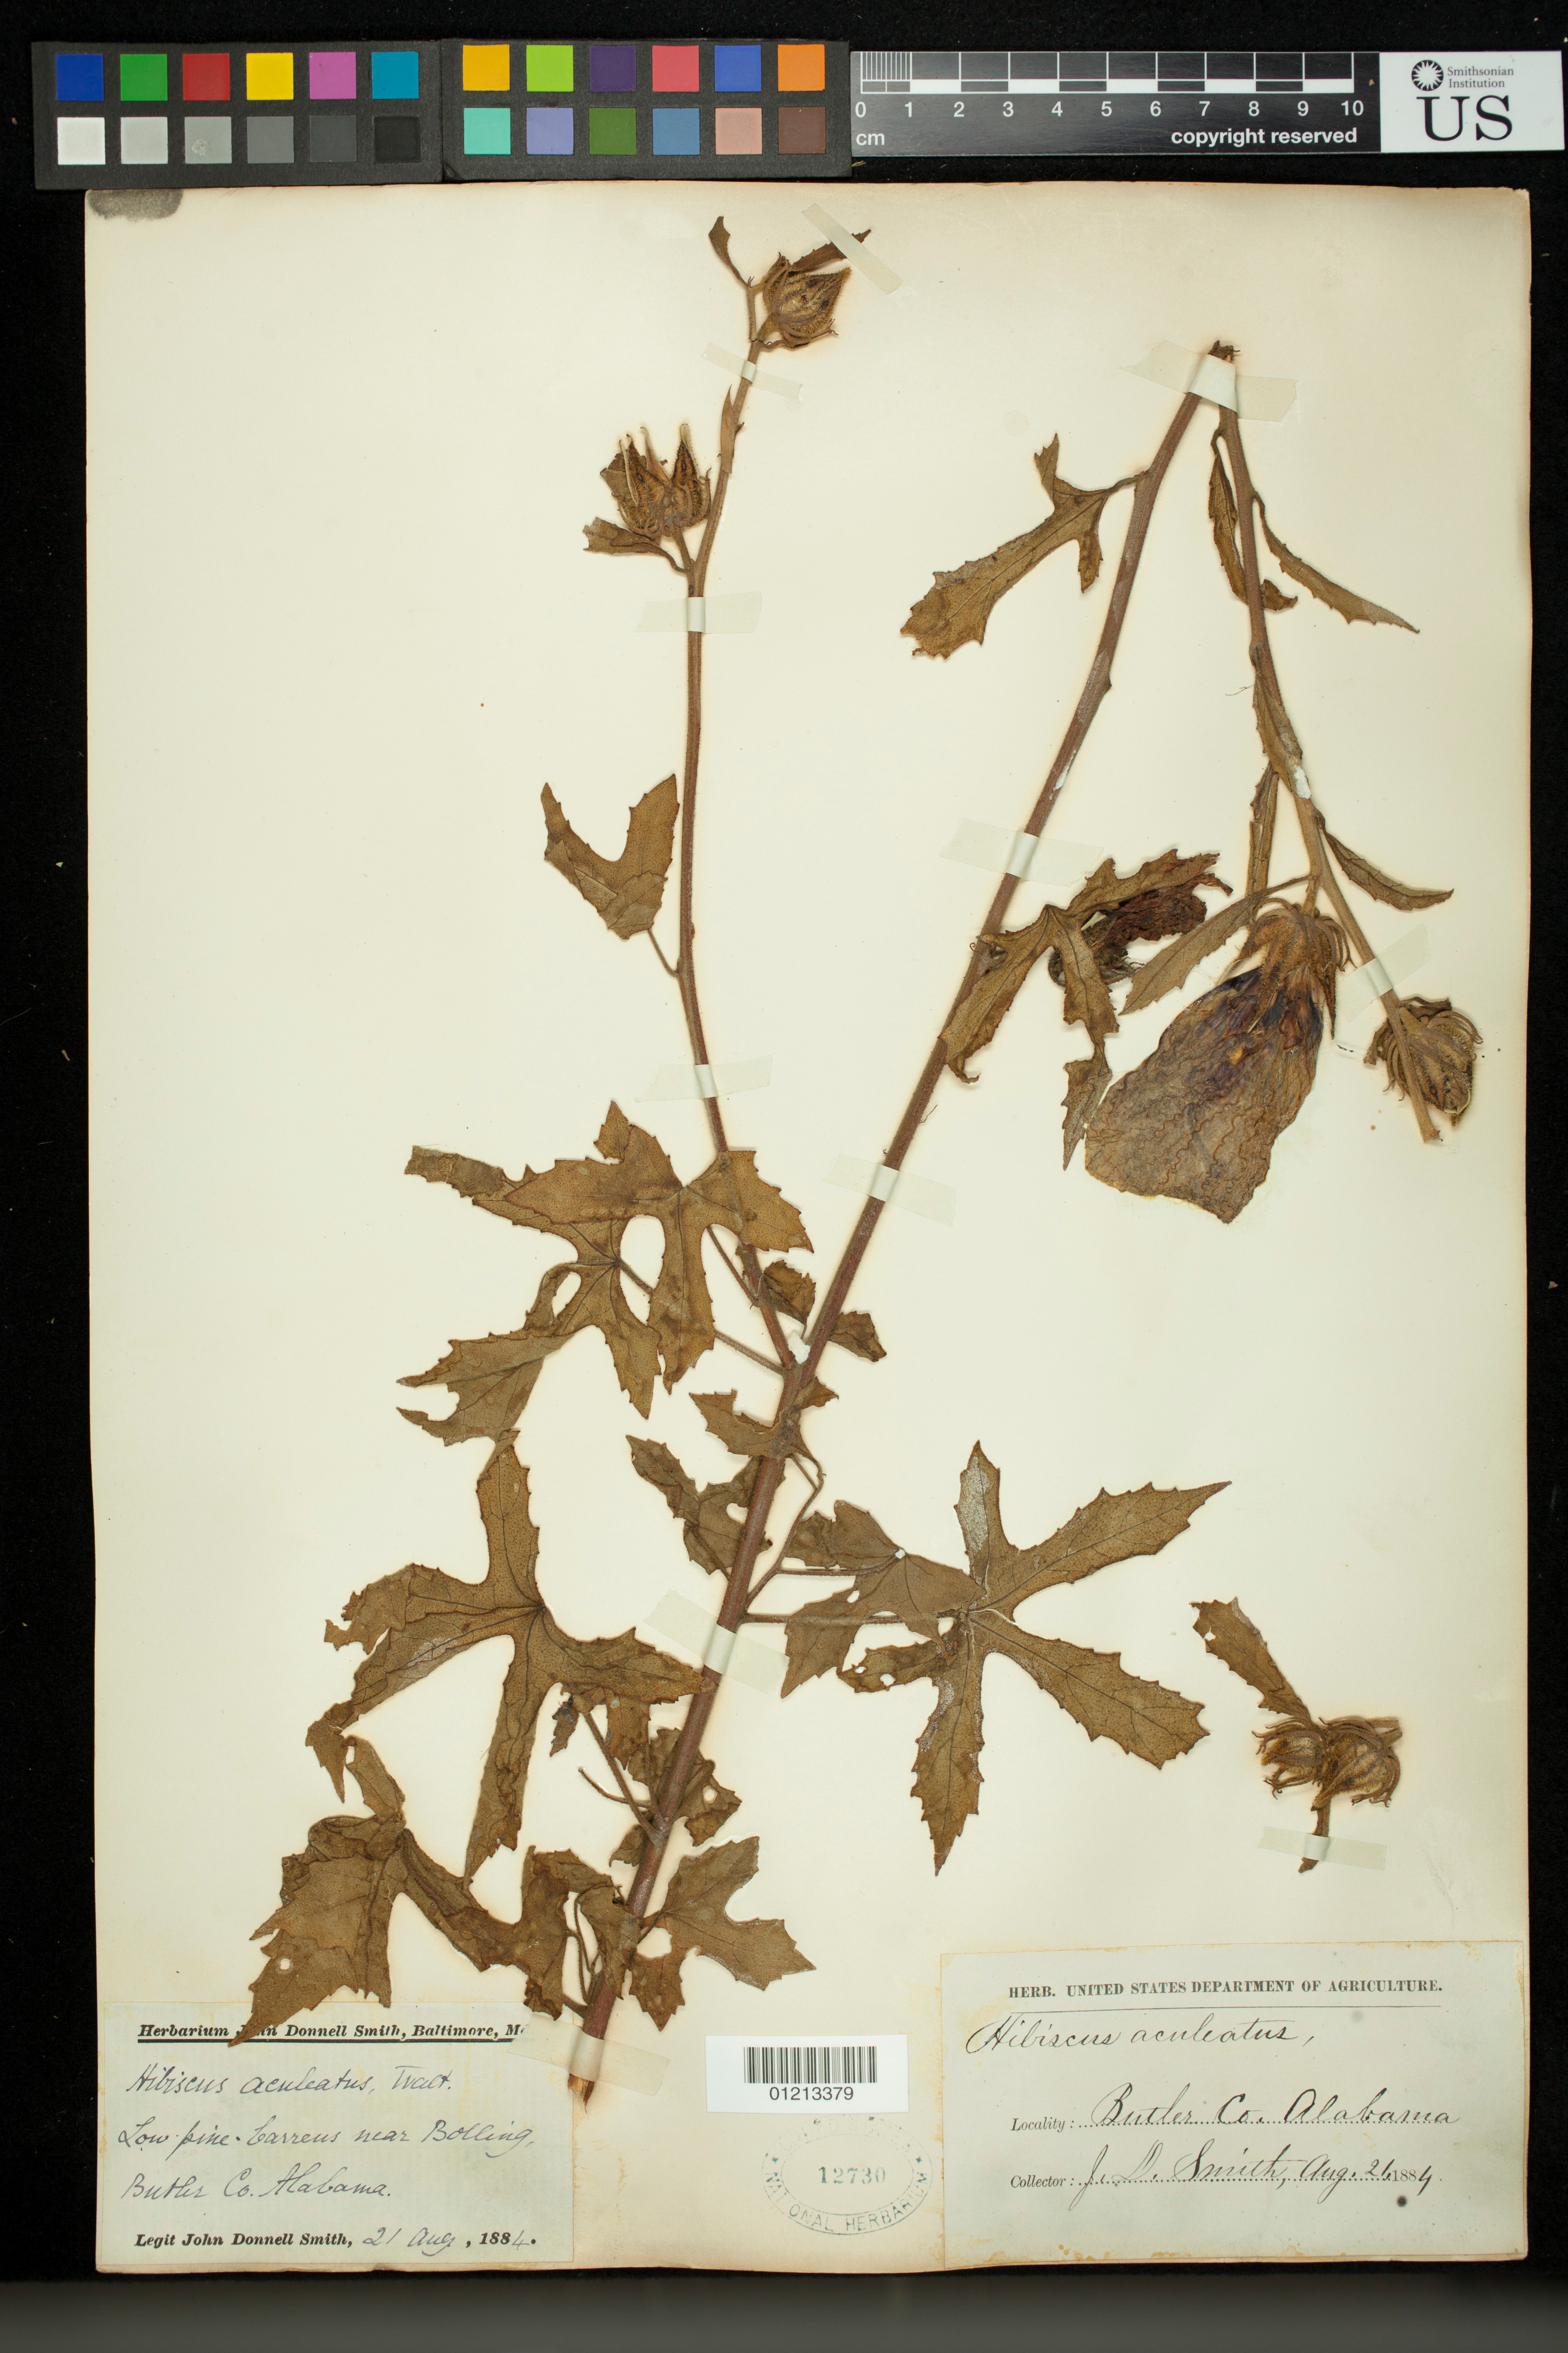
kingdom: Plantae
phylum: Tracheophyta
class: Magnoliopsida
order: Malvales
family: Malvaceae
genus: Sabdariffa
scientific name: Sabdariffa aculeata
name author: (Walter) M.M. Hanes & R.L. Barrett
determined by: Dorr, Laurence J., Curator (BOT), Smithsonian Institution - National Museum of Natural History (UNITED STATES)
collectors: J. Donnell Smith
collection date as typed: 21 Aug 1884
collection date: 1884-08-21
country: United States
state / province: Alabama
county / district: Butler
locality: Butler Co.: Carreus near Bolling.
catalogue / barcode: US 12730